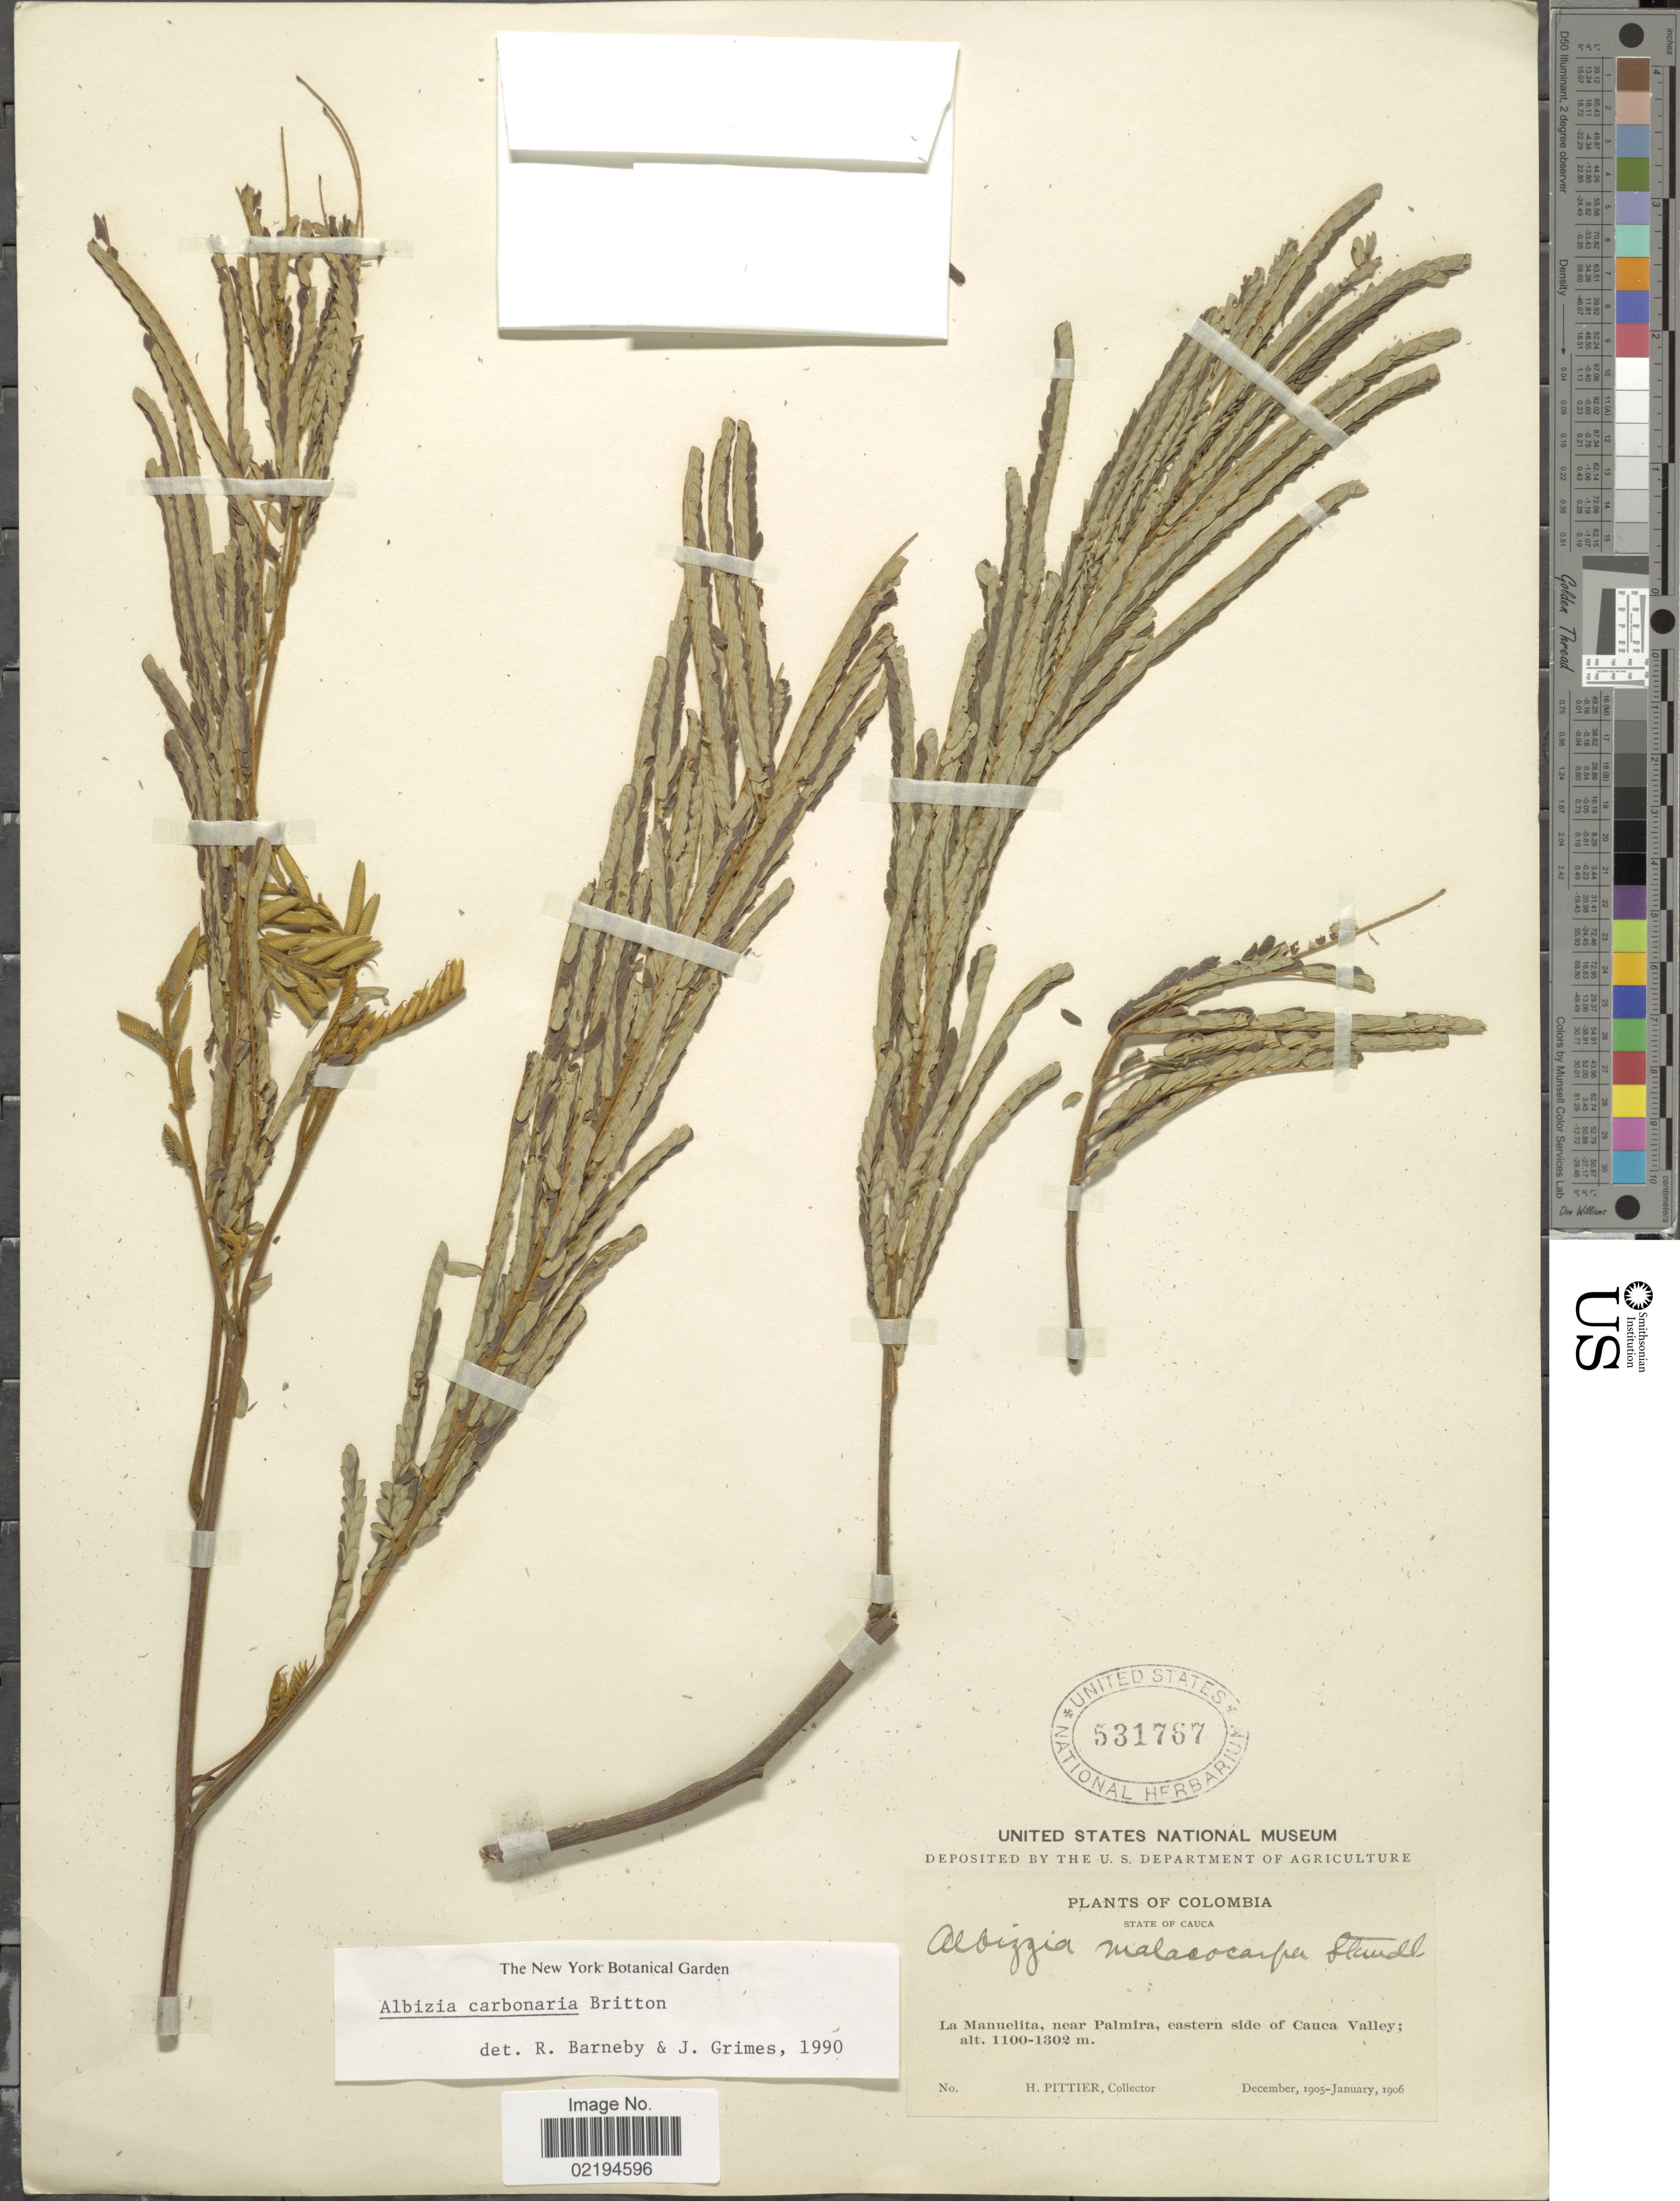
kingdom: Plantae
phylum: Tracheophyta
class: Magnoliopsida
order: Fabales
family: Fabaceae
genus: Pseudosamanea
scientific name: Pseudosamanea carbonaria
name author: (Britton) Koenen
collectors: H. F. Pittier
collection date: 1905-12/1906-01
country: Colombia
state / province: Cauca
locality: La manuelita, near Palmira, eastern side of Cauca Valley.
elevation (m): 1100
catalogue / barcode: US 531767